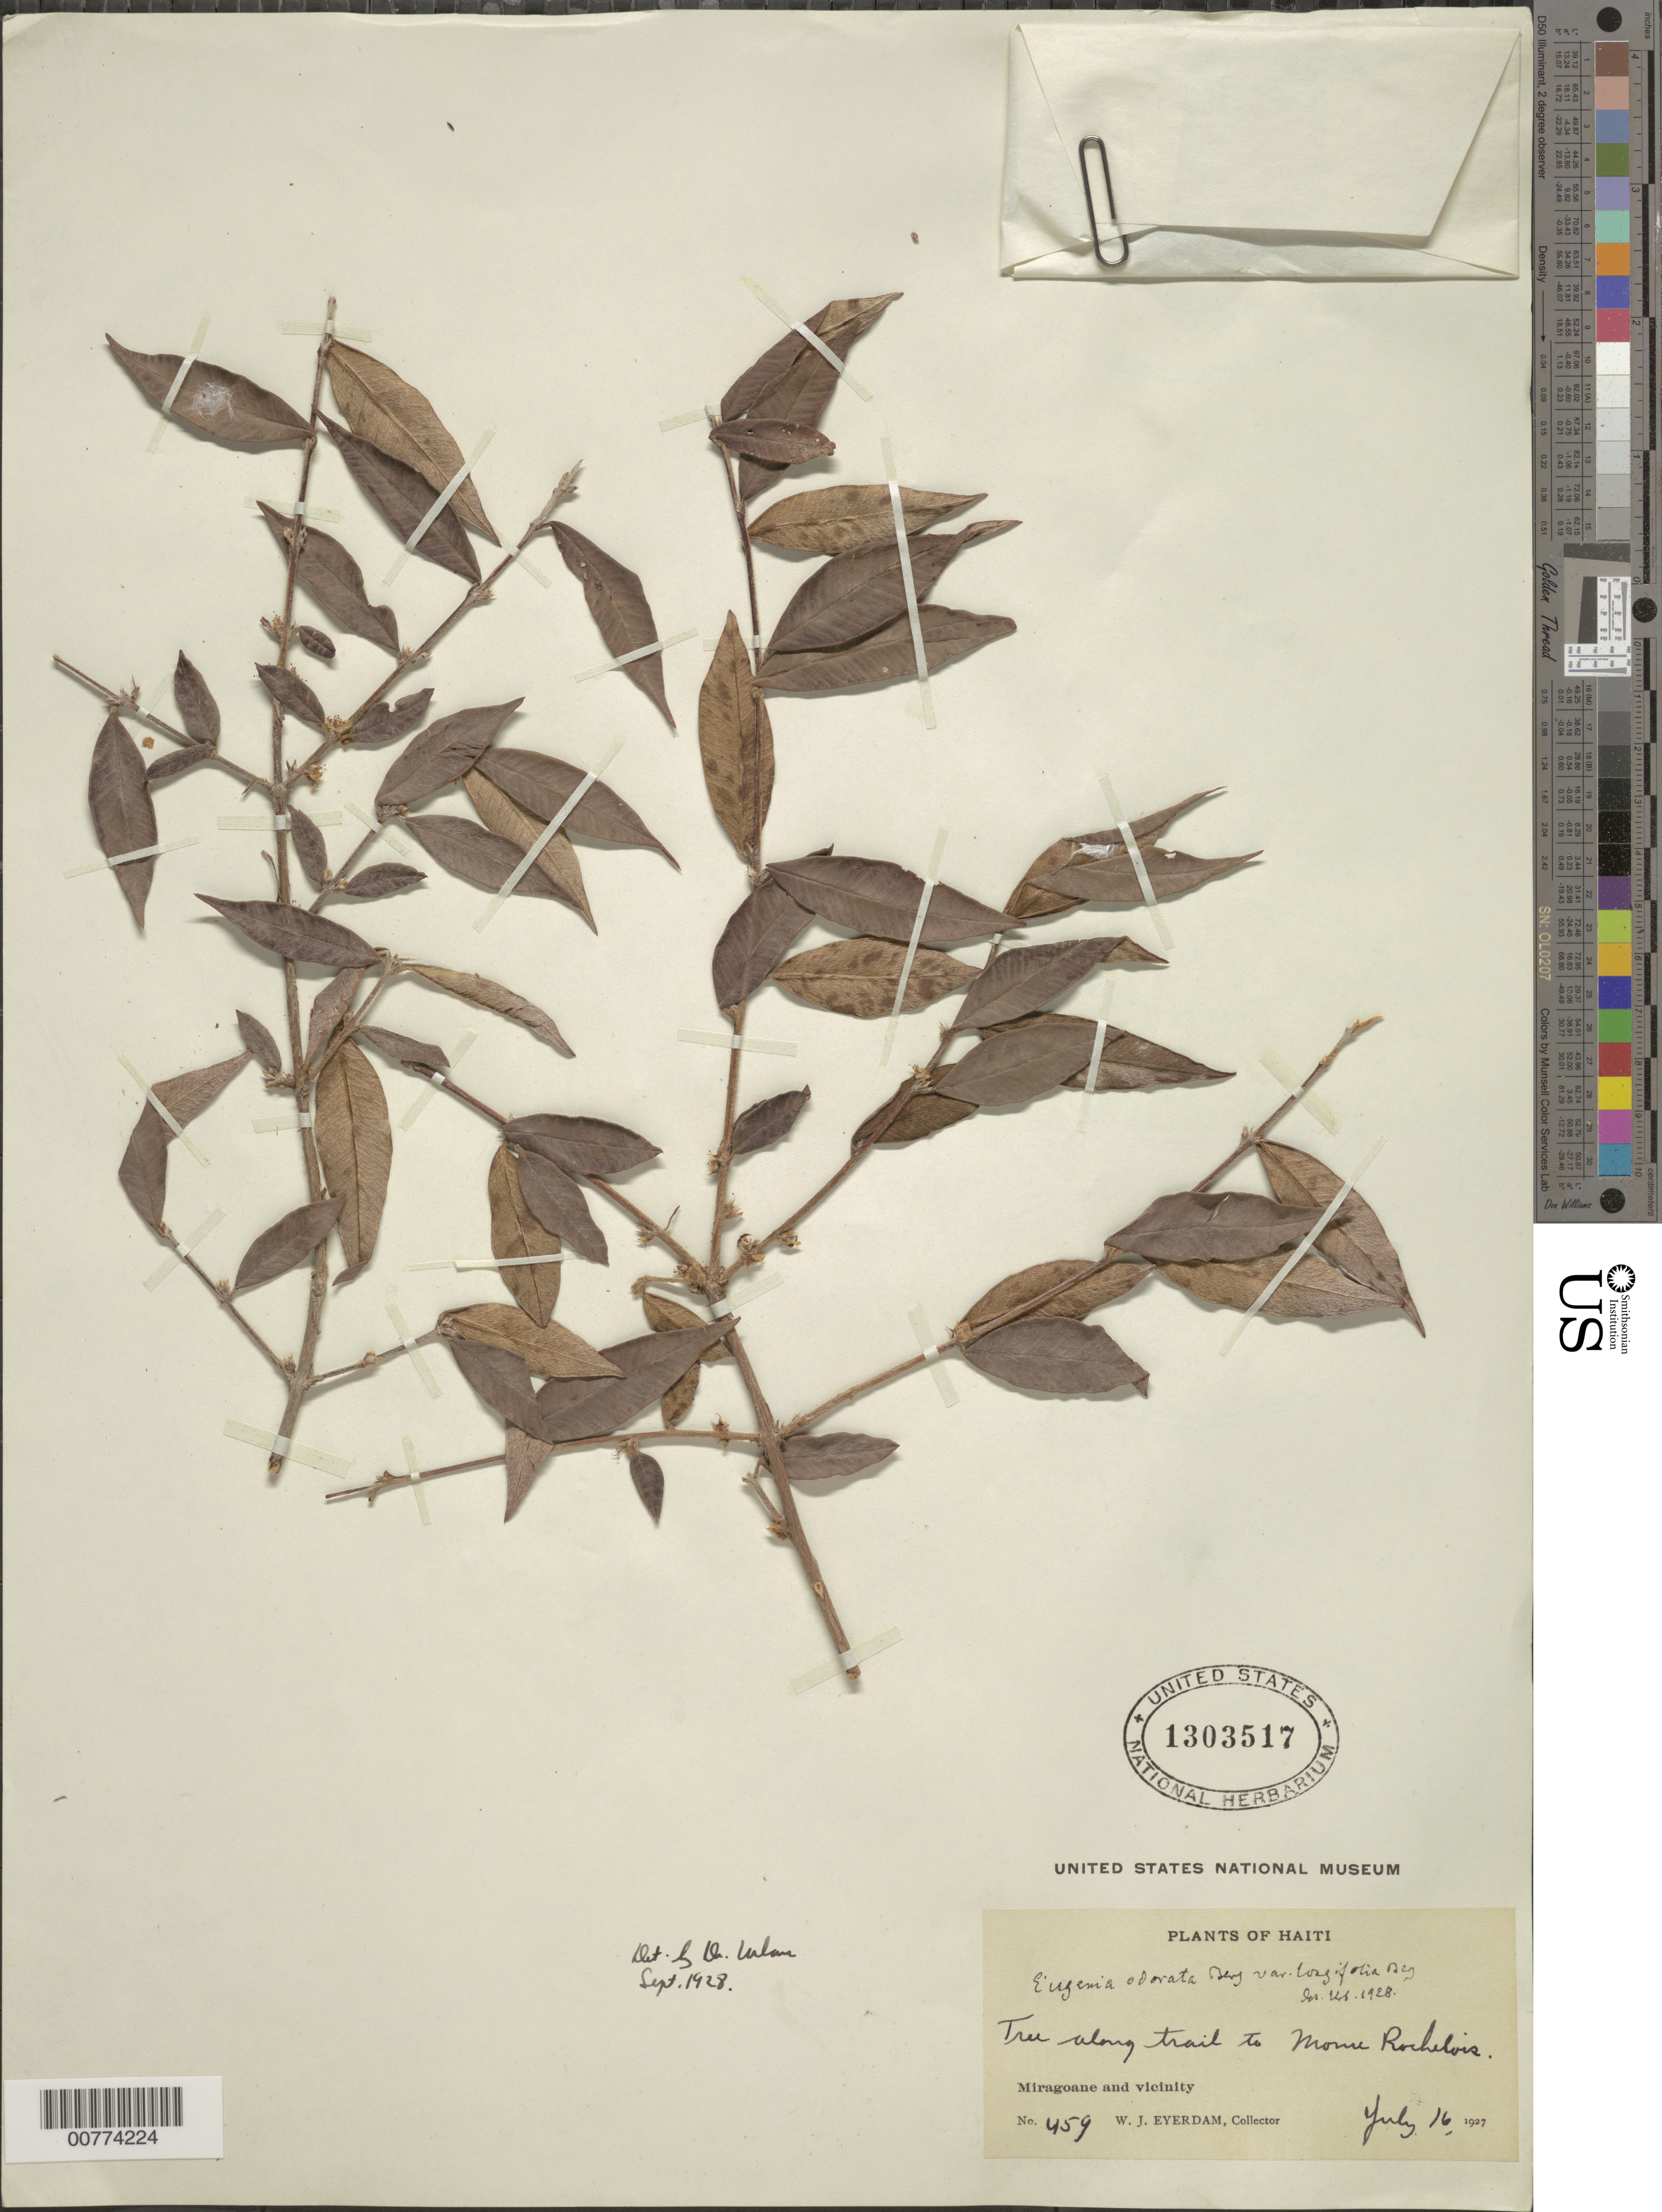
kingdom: Plantae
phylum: Tracheophyta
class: Magnoliopsida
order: Myrtales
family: Myrtaceae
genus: Eugenia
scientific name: Eugenia isabeliana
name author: Kiaersk.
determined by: Urban, Ignatz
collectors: E. Eyerdam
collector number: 459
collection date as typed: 16 Jul 1927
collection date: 1927-07-16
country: Haiti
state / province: Grand'Anse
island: Hispaniola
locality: Miragoane and vicinity, along trail to Morne Rochelois.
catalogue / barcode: US 1303517